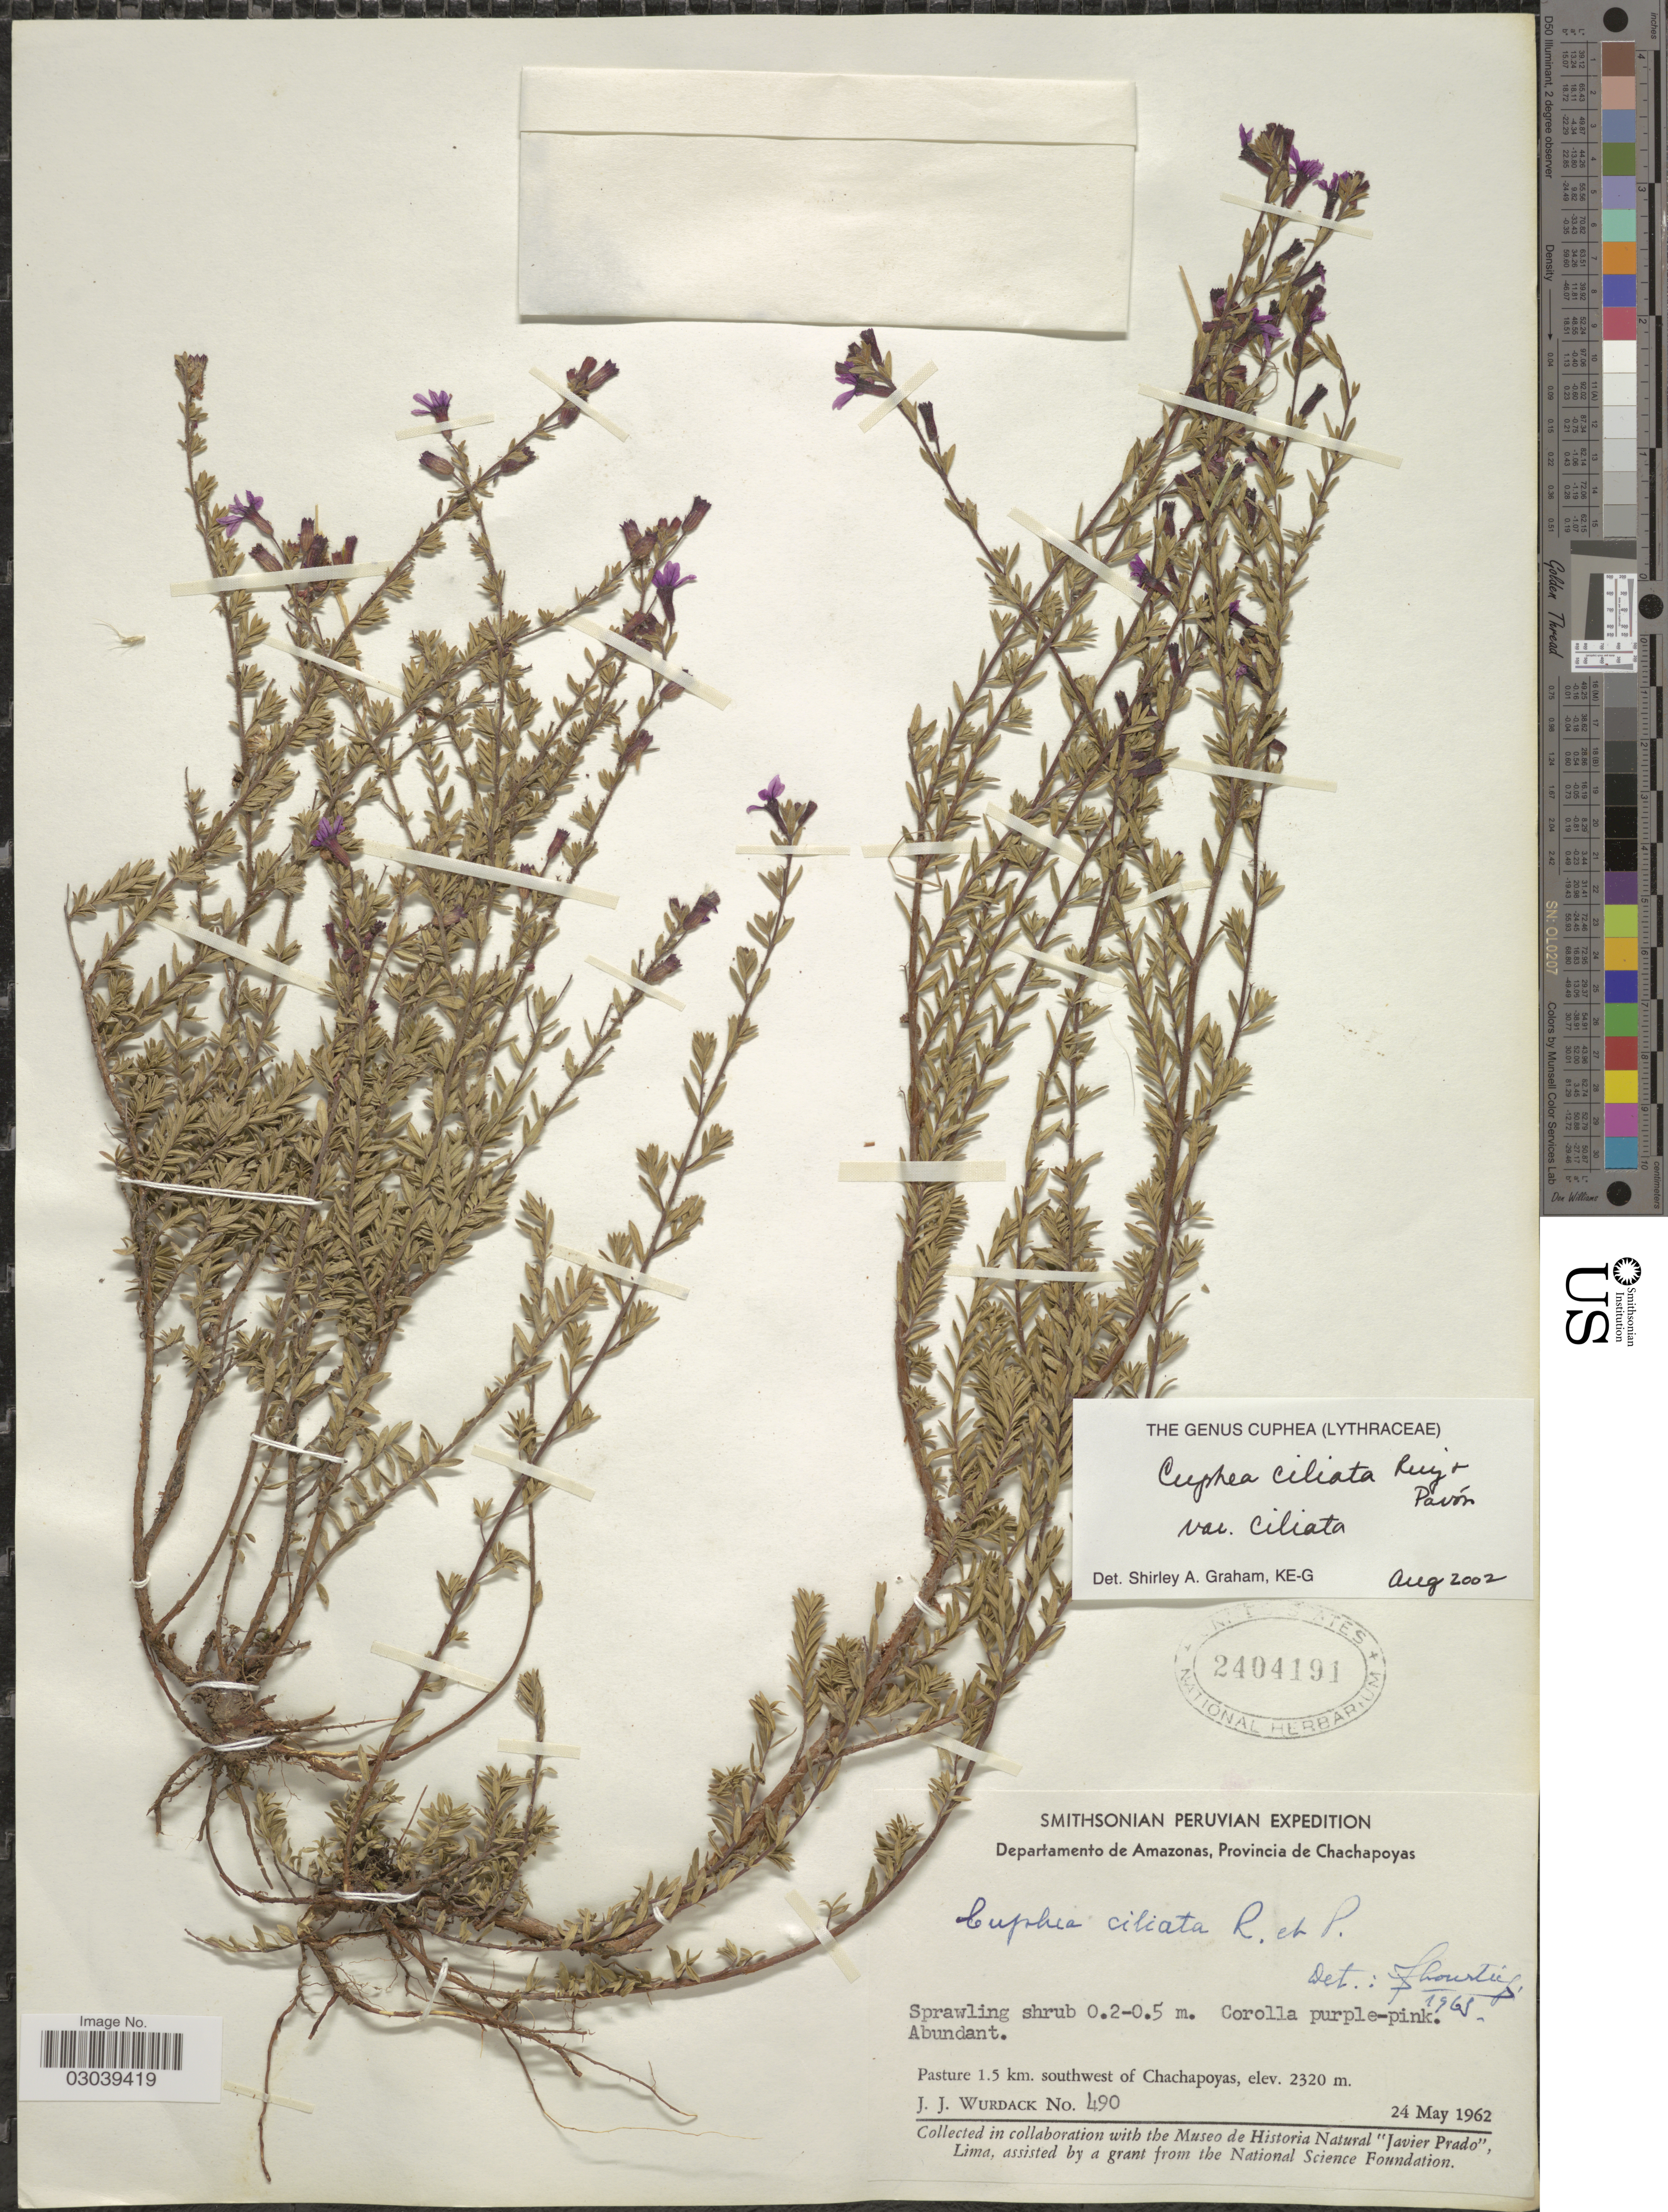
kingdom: Plantae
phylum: Tracheophyta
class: Magnoliopsida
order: Myrtales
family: Lythraceae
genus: Cuphea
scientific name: Cuphea ciliata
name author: Ruiz & Pav.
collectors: J. J. Wurdack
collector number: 490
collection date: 1962-05-24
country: Peru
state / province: Amazonas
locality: Departamento de Amazonas, Provincia de Chachapoyas. Pasture 1.5 km. southwest of Chachapoyas.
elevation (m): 2320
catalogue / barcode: US 2404191